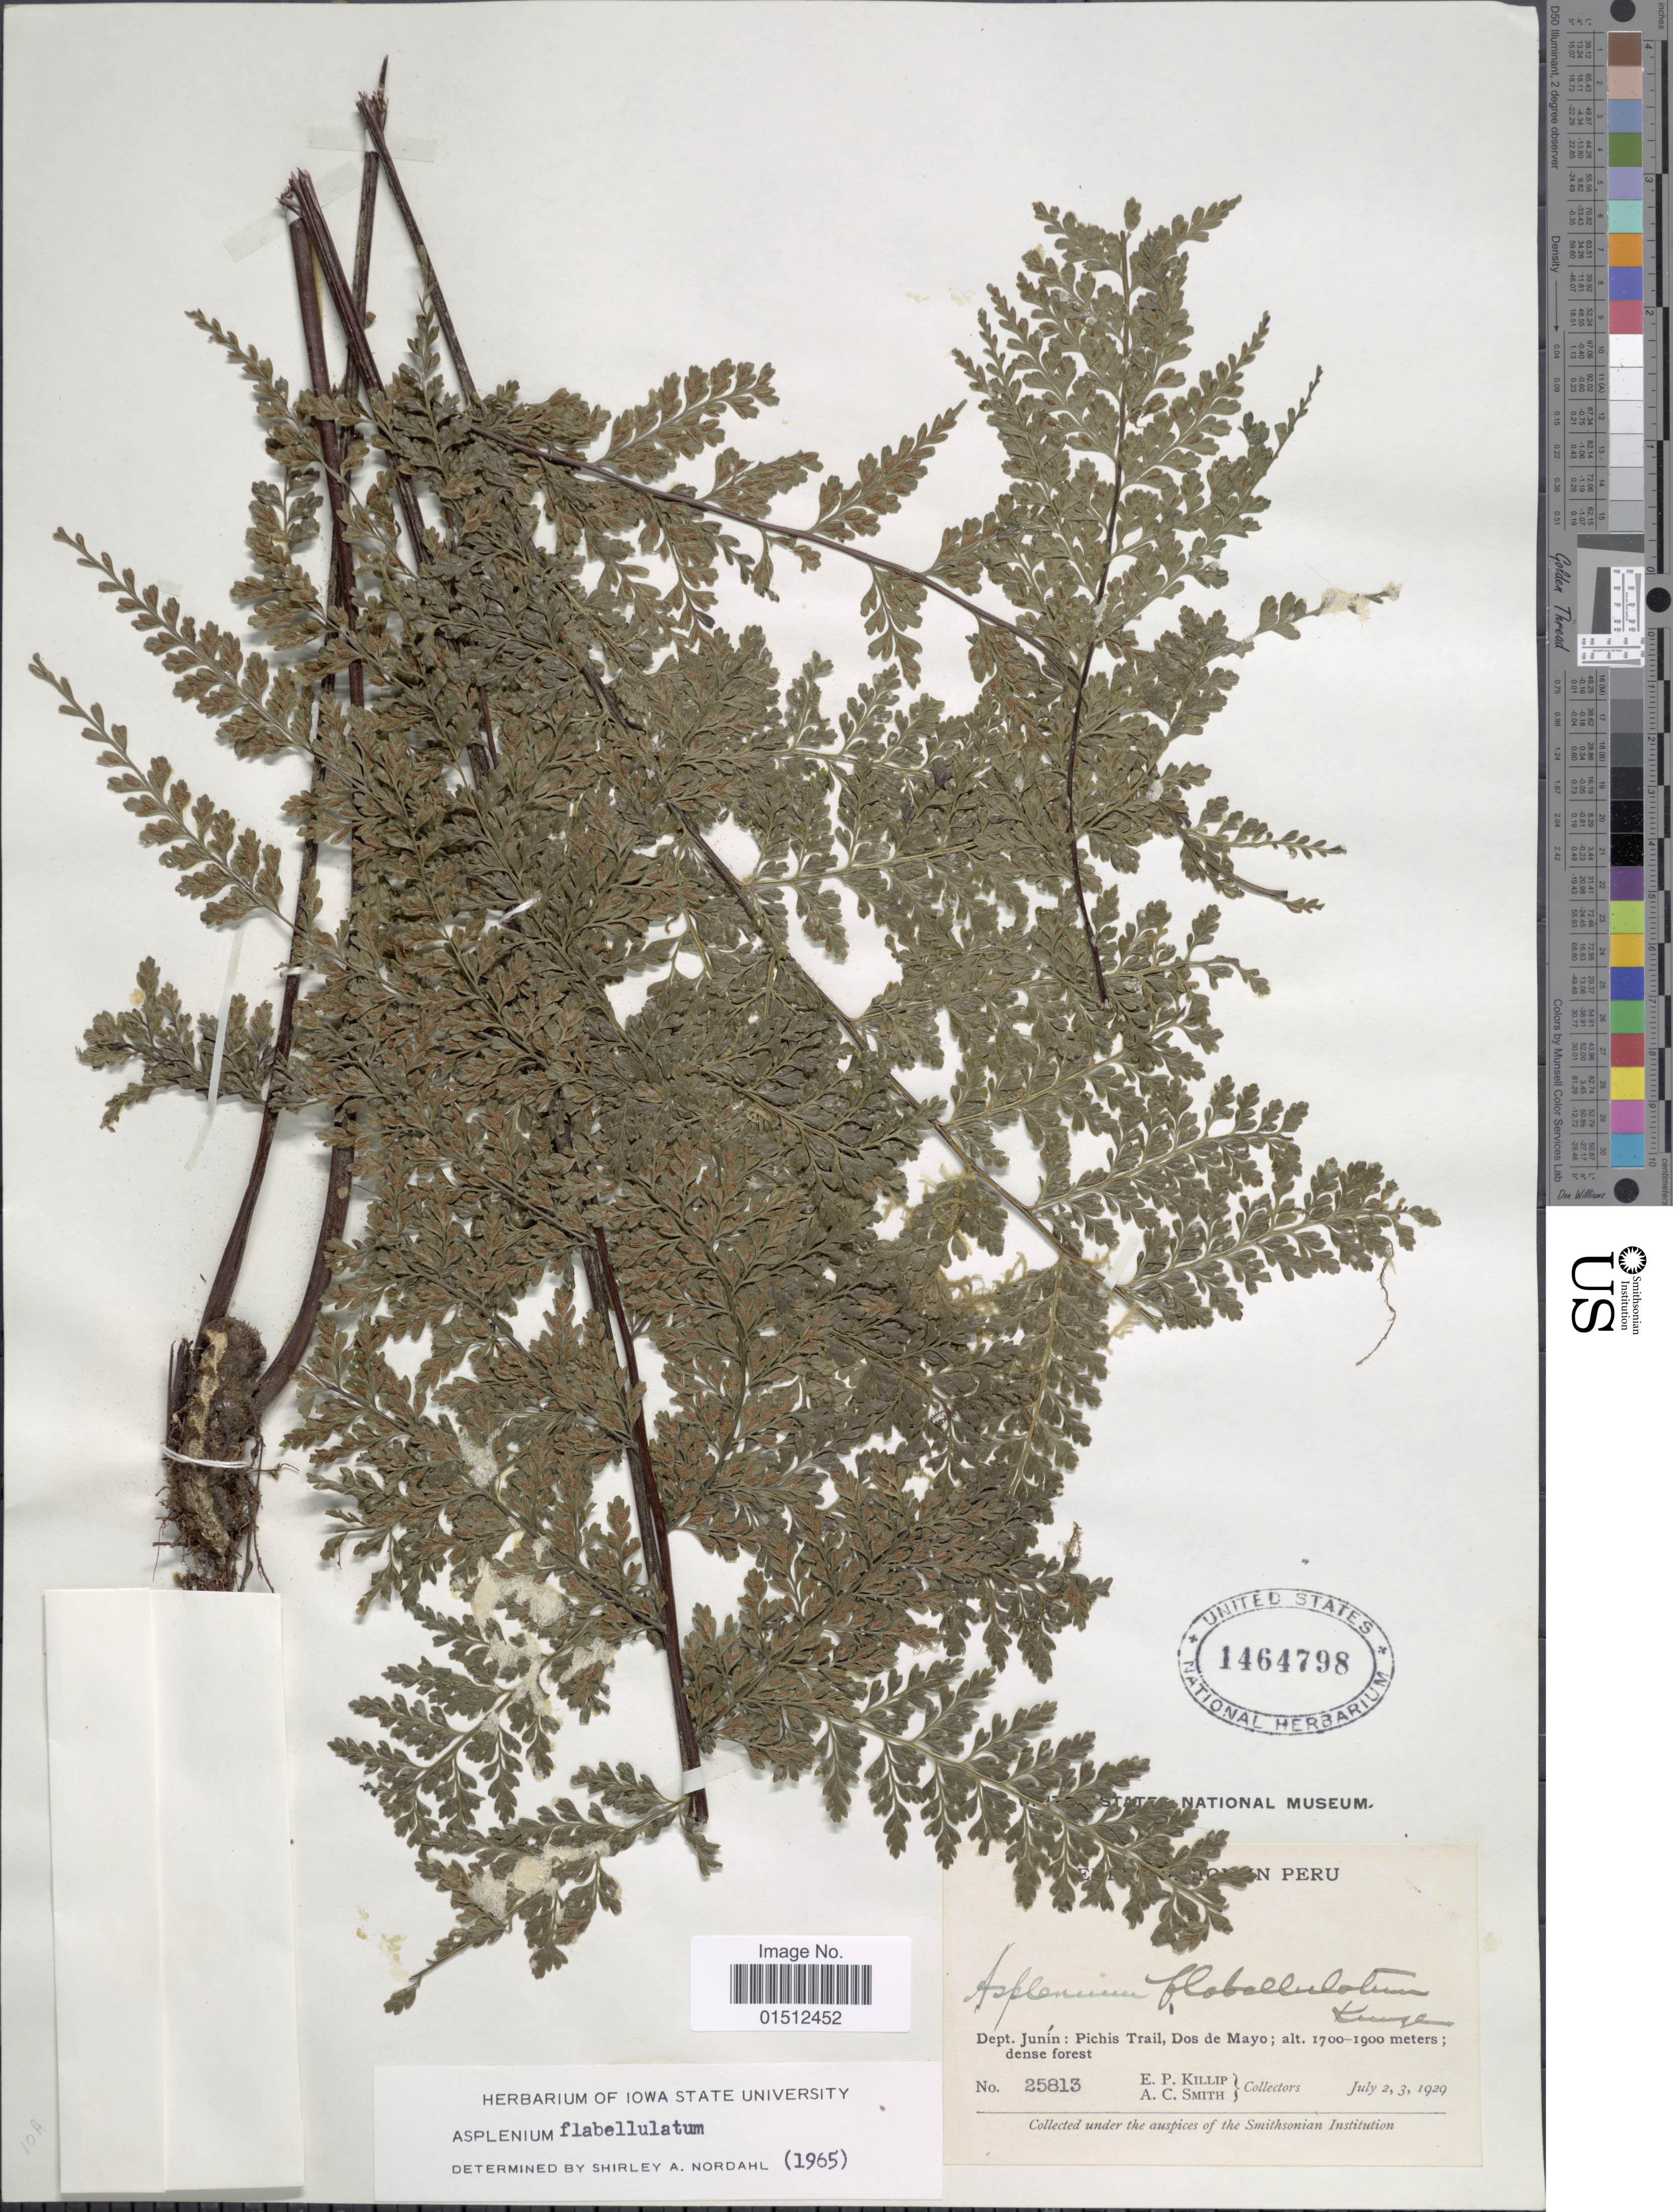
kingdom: Plantae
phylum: Tracheophyta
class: Polypodiopsida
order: Polypodiales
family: Aspleniaceae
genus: Asplenium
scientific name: Asplenium radicans var. dentatum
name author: (Klotzsch) Bonap.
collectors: E. P. Killip & A. C. Smith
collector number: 25813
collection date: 1929-07-02/1929-07-03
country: Peru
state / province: Junín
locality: Dept. Junin: Pichis Trail, Dos de Mayo. Peru.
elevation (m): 1700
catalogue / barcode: US 1464798